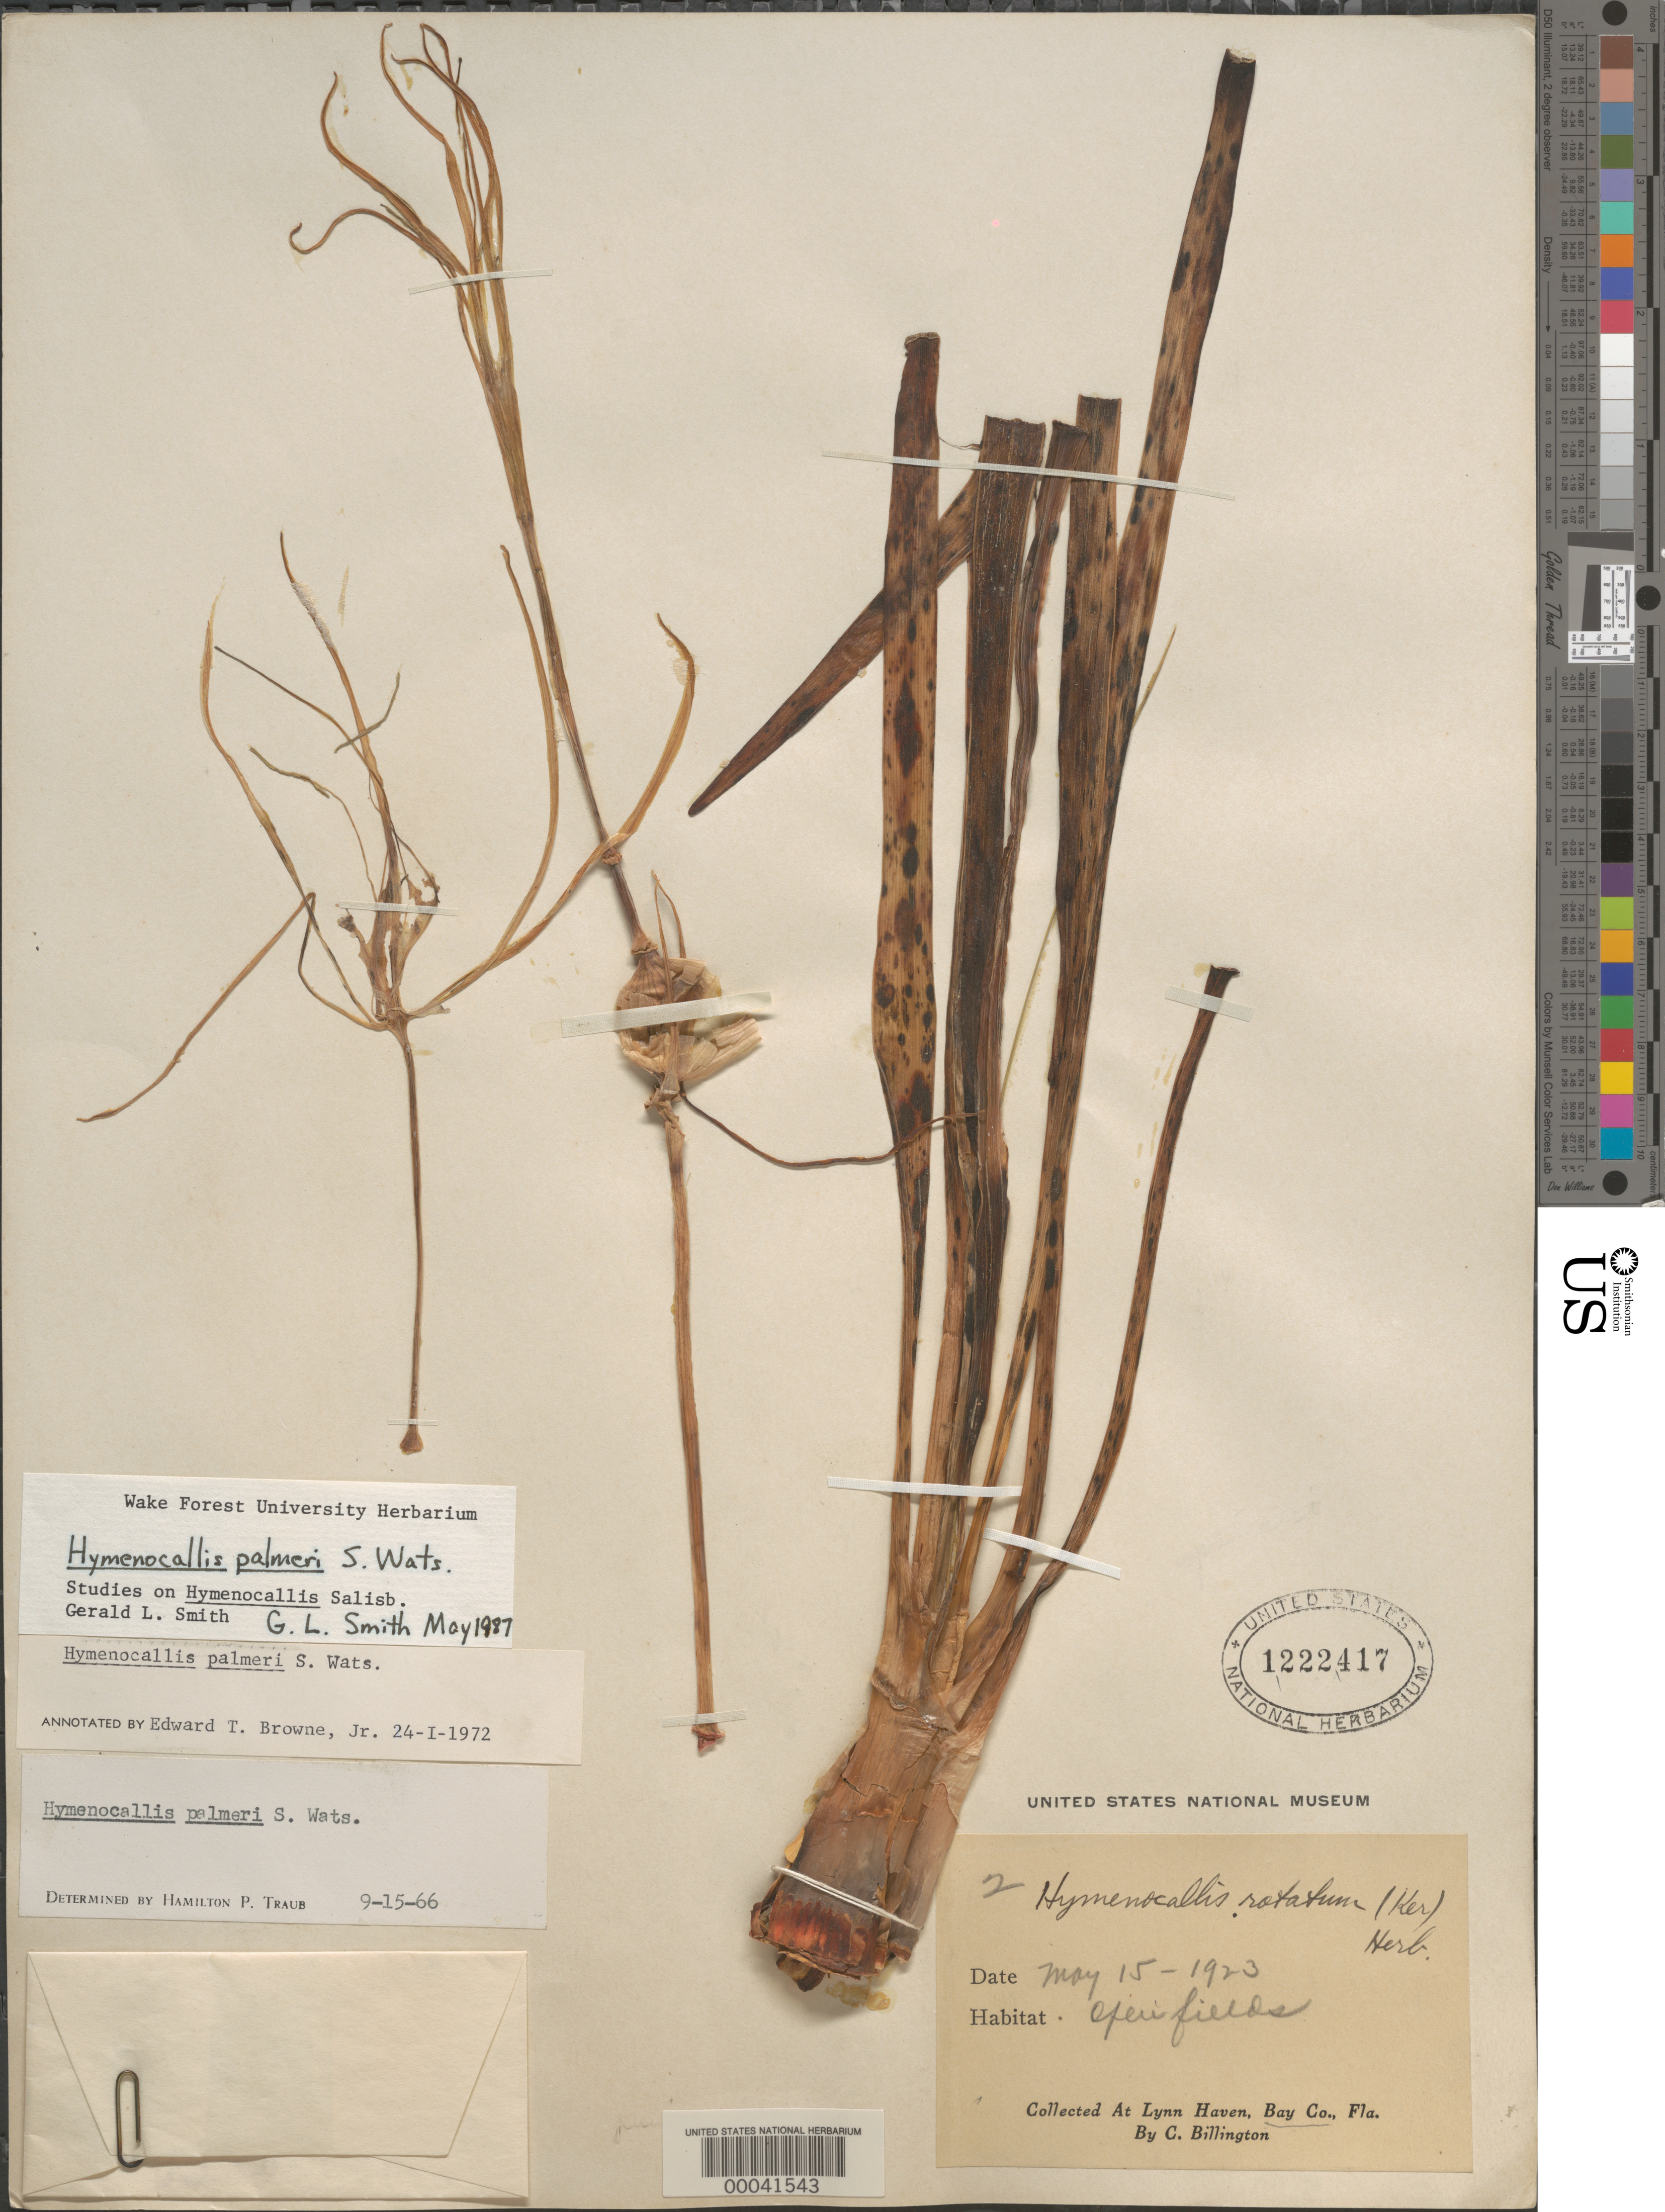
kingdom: Plantae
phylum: Tracheophyta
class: Liliopsida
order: Asparagales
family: Amaryllidaceae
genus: Hymenocallis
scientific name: Hymenocallis palmeri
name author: S. Watson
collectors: C. Billington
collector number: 2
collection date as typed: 15 May 1923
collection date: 1923-05-15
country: United States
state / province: Florida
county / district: Bay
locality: Lynn haven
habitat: Open fields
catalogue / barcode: US 1222417